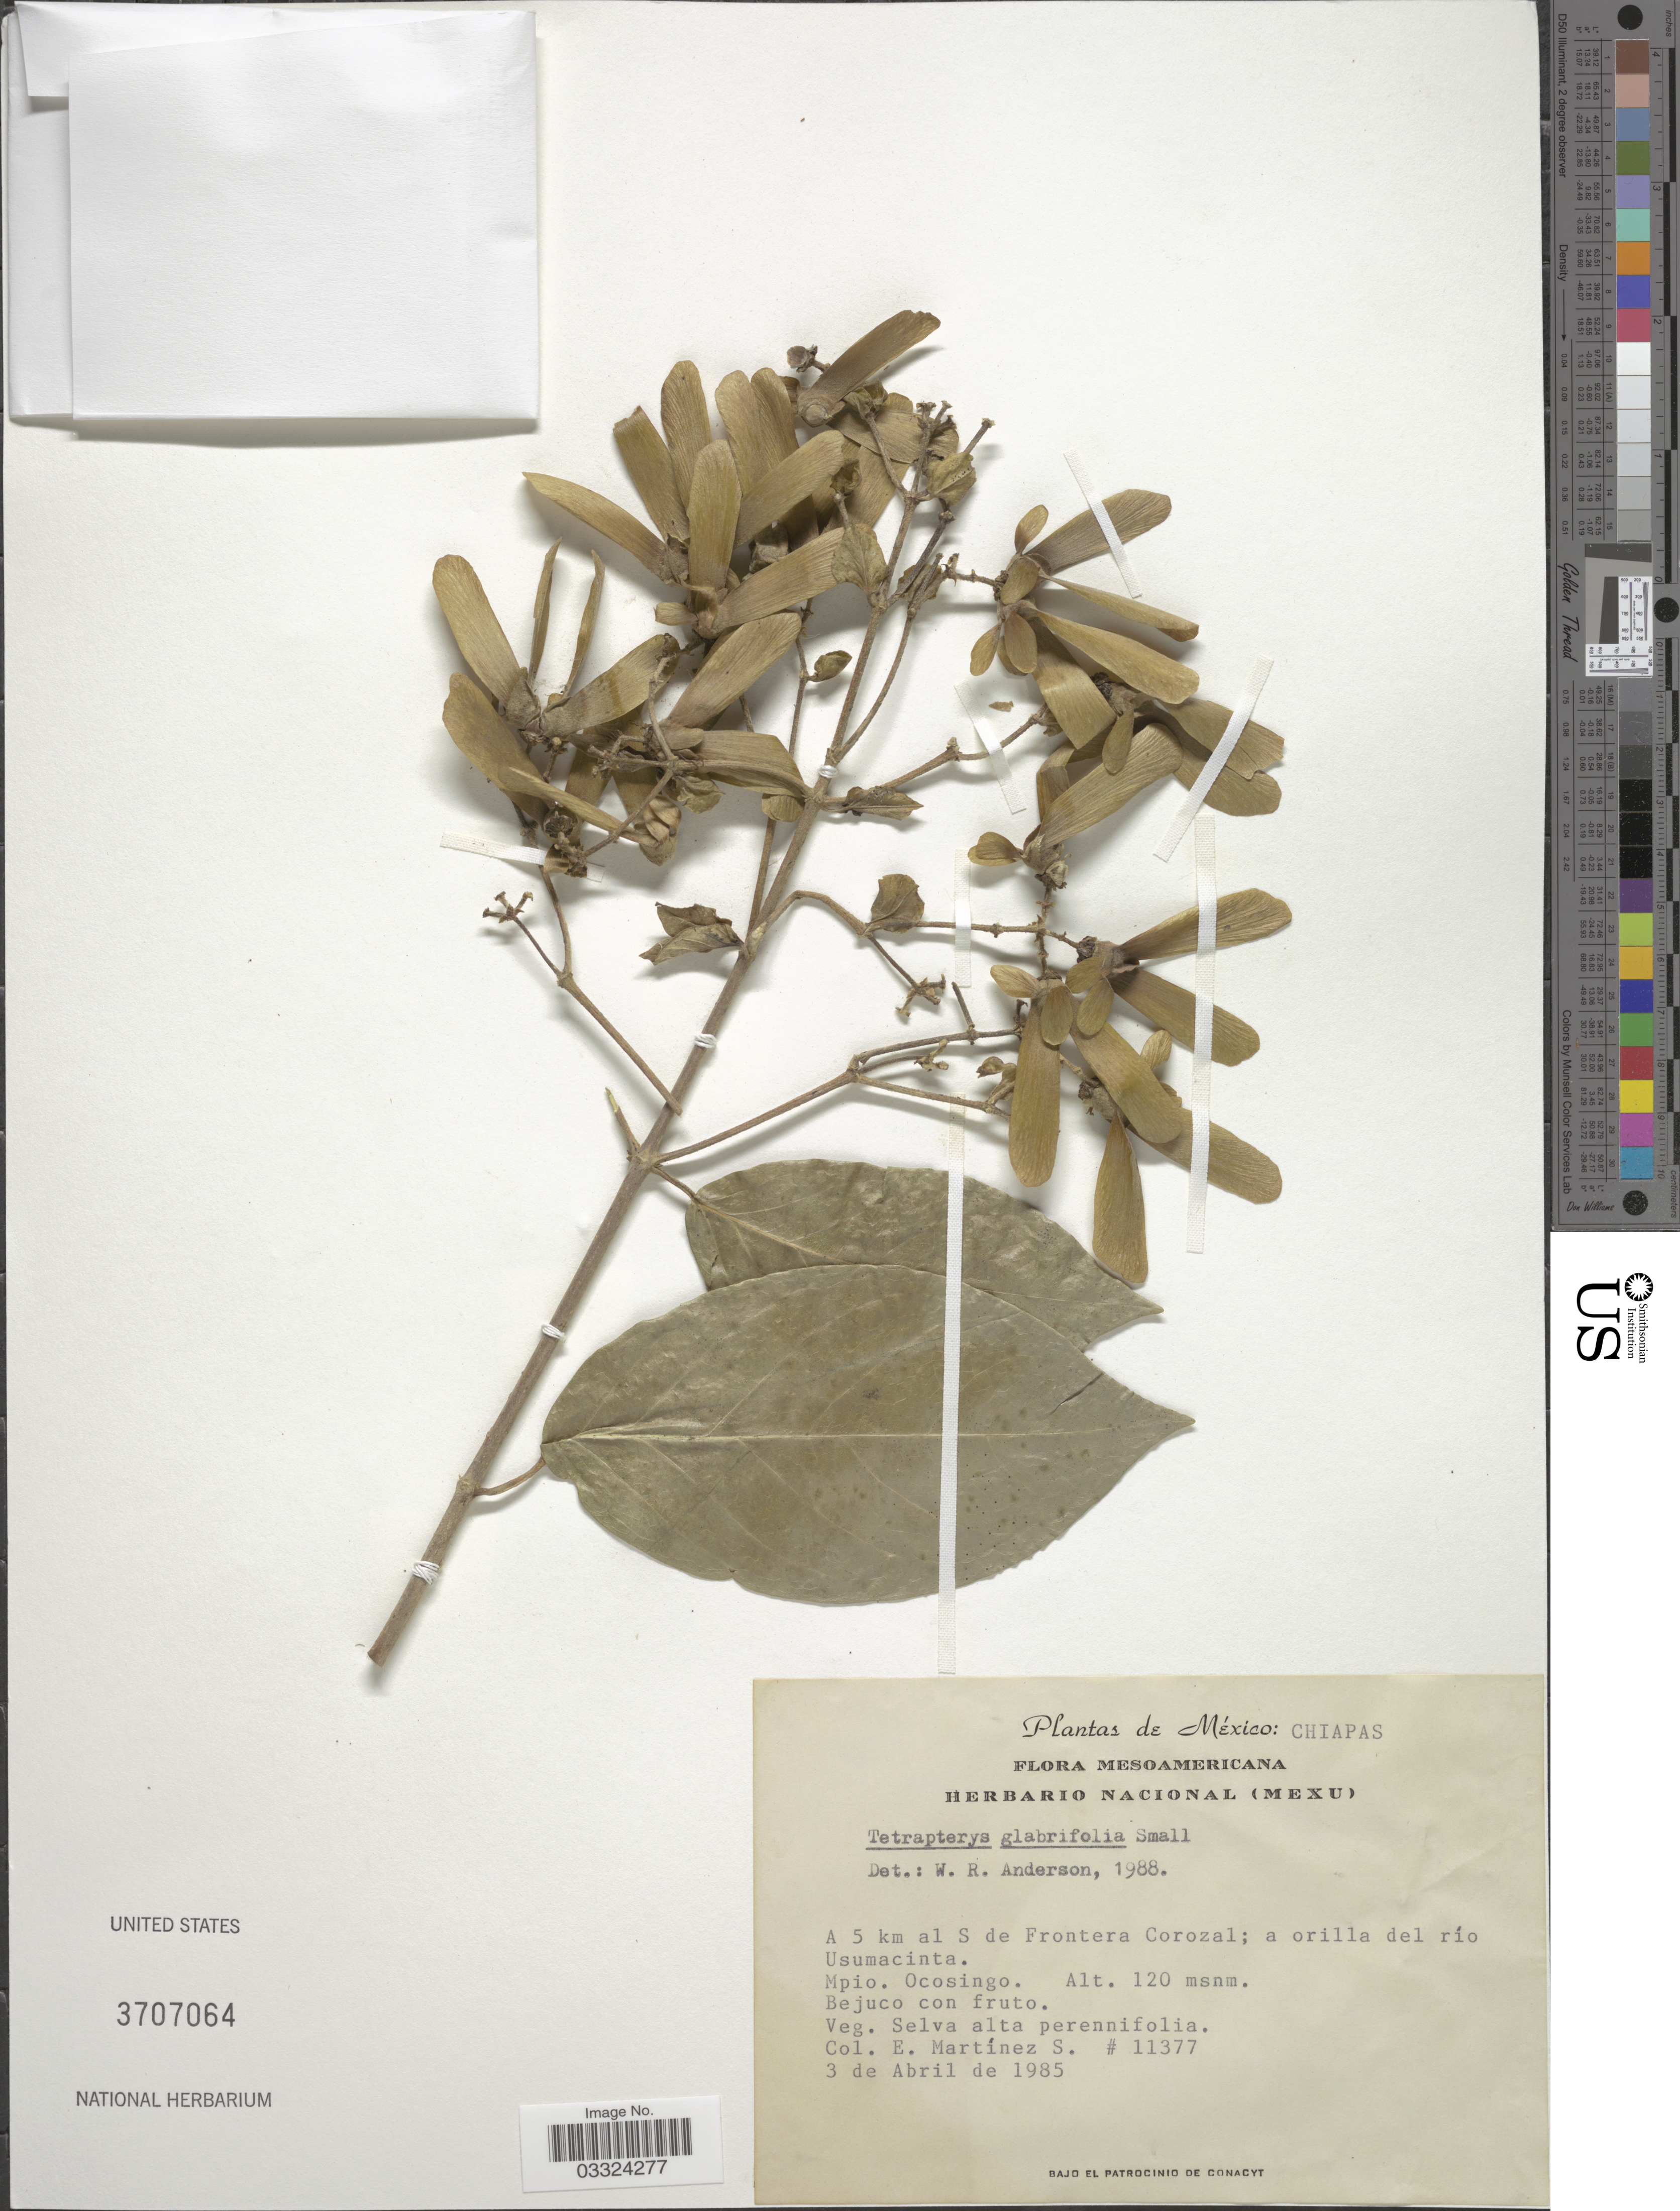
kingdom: Plantae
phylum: Tracheophyta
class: Magnoliopsida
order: Malpighiales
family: Malpighiaceae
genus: Tetrapterys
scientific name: Tetrapterys macrobracteata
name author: (Lundell) A. Pool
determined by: Pool, A., (MO), Missouri Botanical Garden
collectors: E. M. Martínez S.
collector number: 11377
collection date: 1985-04-03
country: Mexico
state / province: Chiapas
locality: A 5 km al S de Frontera Corozal; a orilla del río Usumacinta. Mpio. Ocosingo.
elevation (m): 120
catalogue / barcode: US 3707064